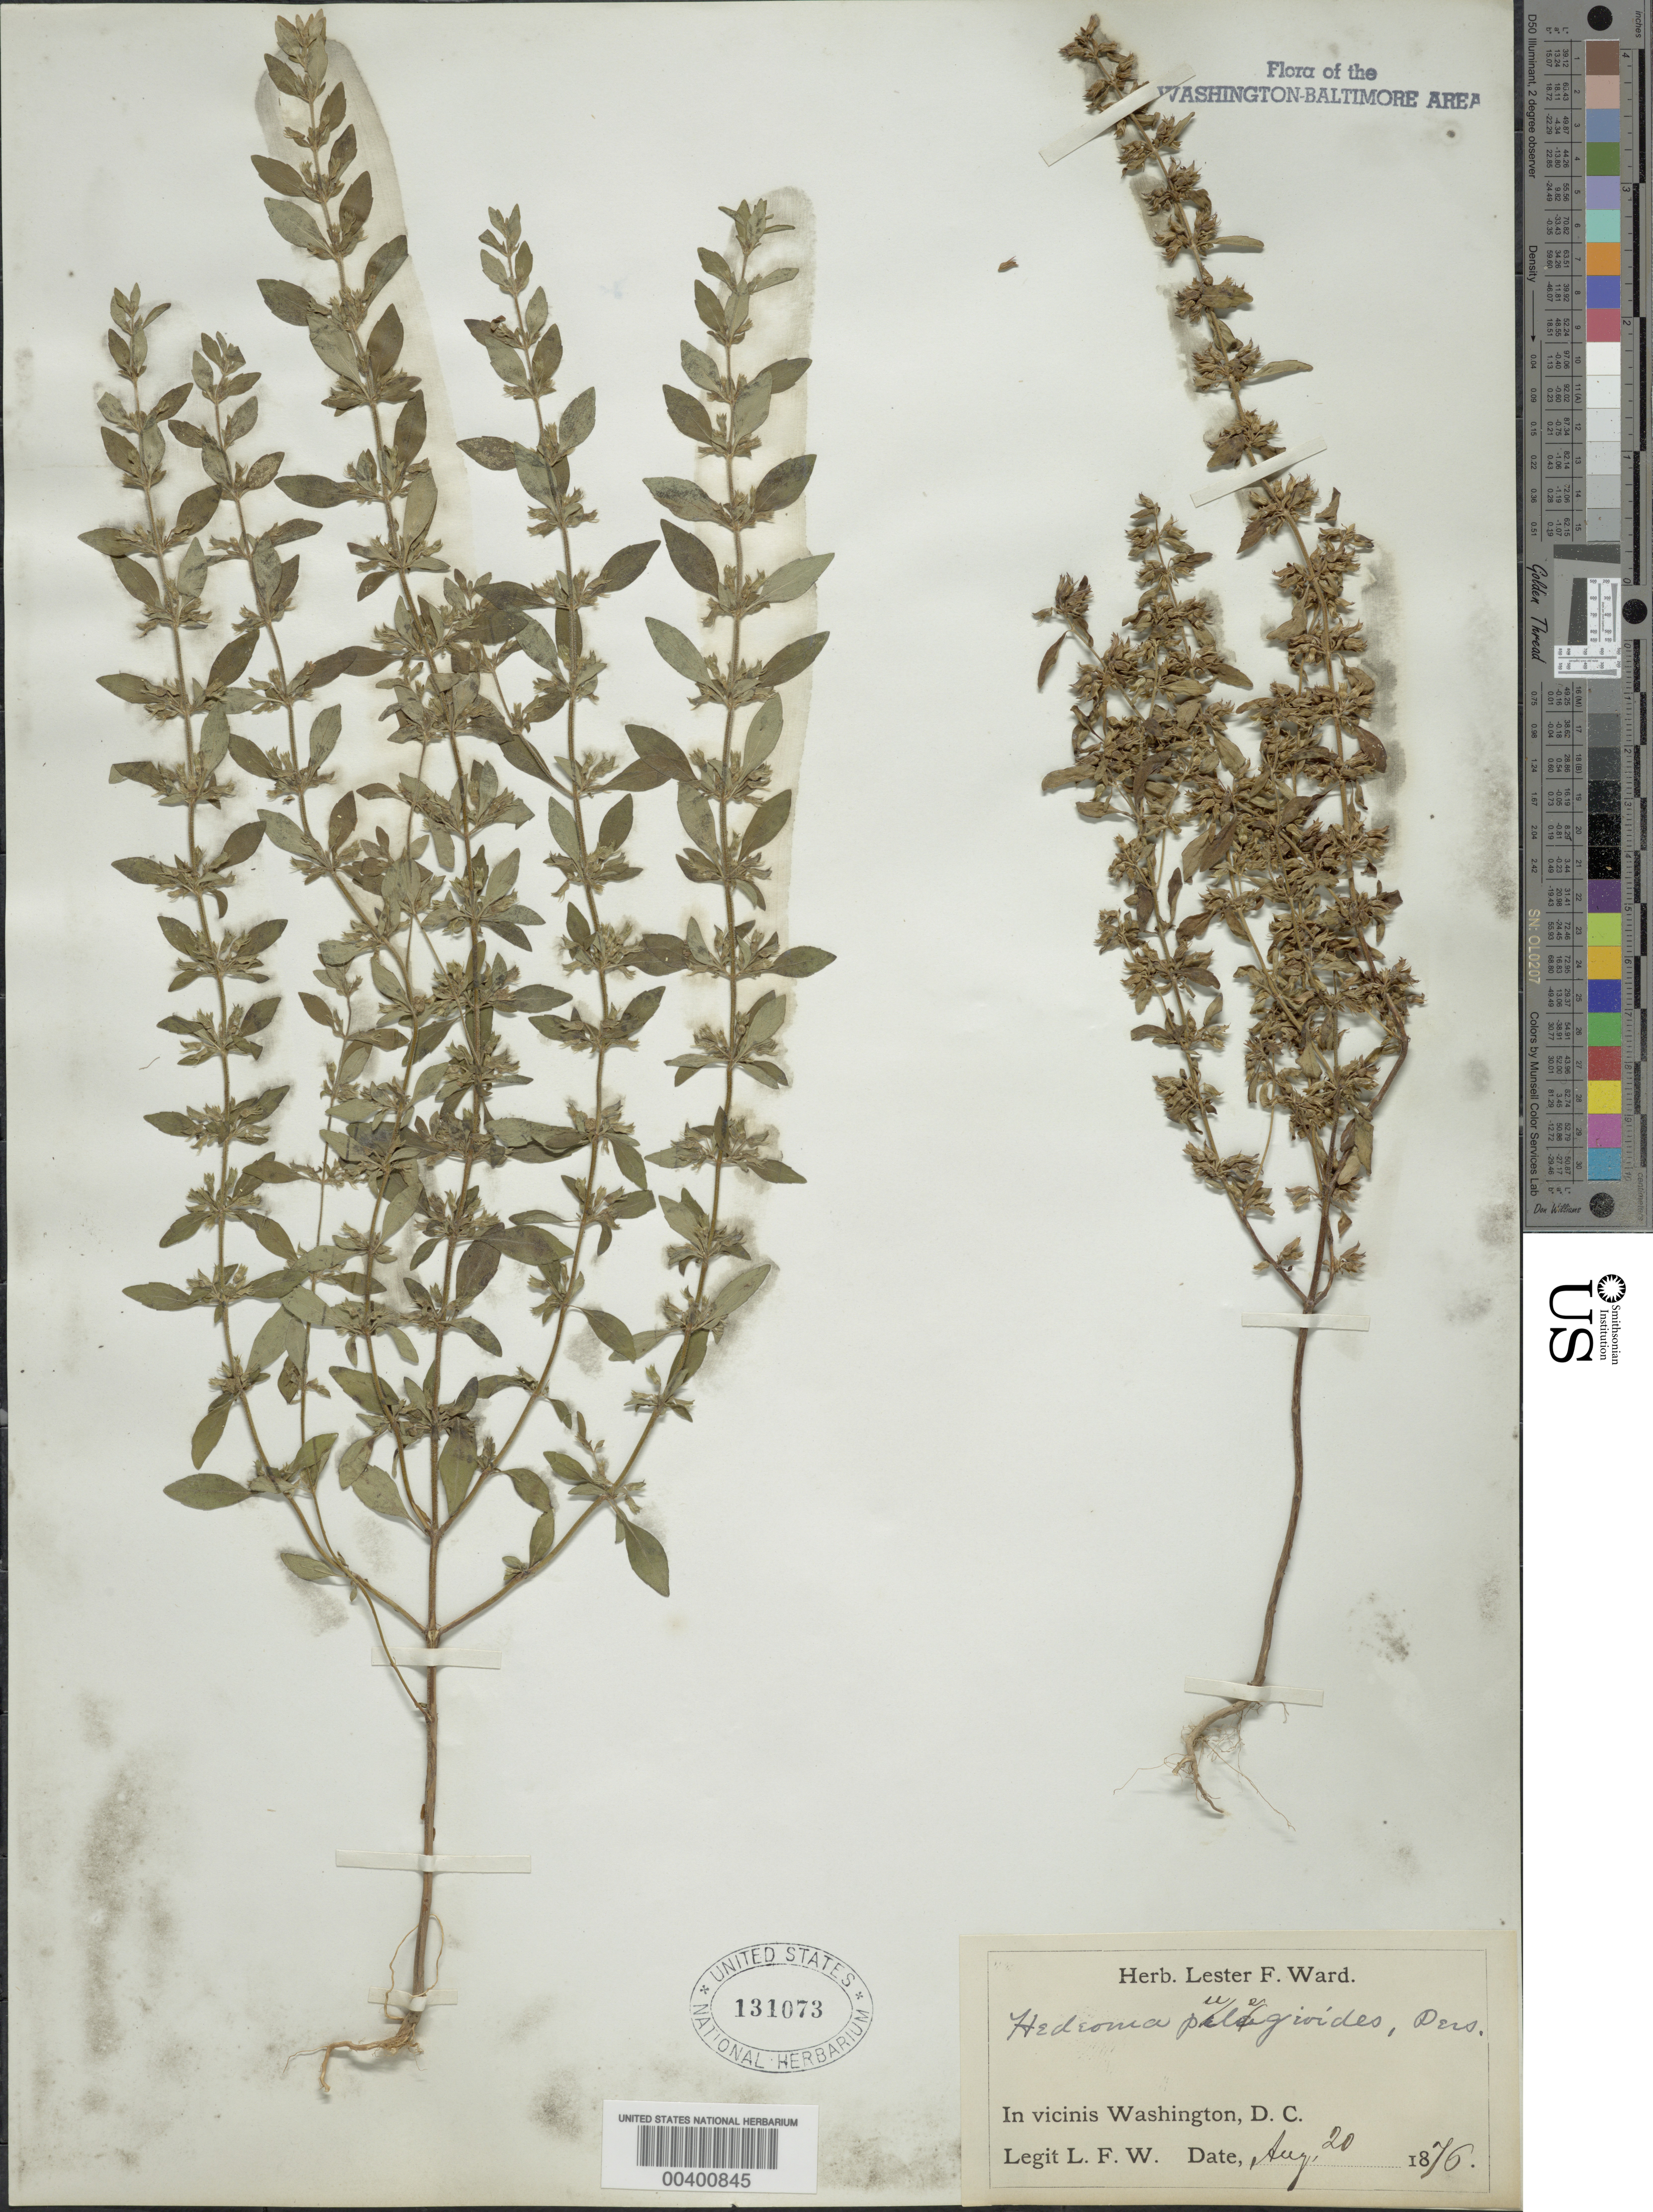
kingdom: Plantae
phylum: Tracheophyta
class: Magnoliopsida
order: Lamiales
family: Lamiaceae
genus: Hedeoma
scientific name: Hedeoma pulegioides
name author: (L.) Pers.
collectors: L. F. Ward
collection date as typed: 20 Aug 1976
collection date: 1976-08-20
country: United States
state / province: District of Columbia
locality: Washington DC area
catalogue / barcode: US 131073